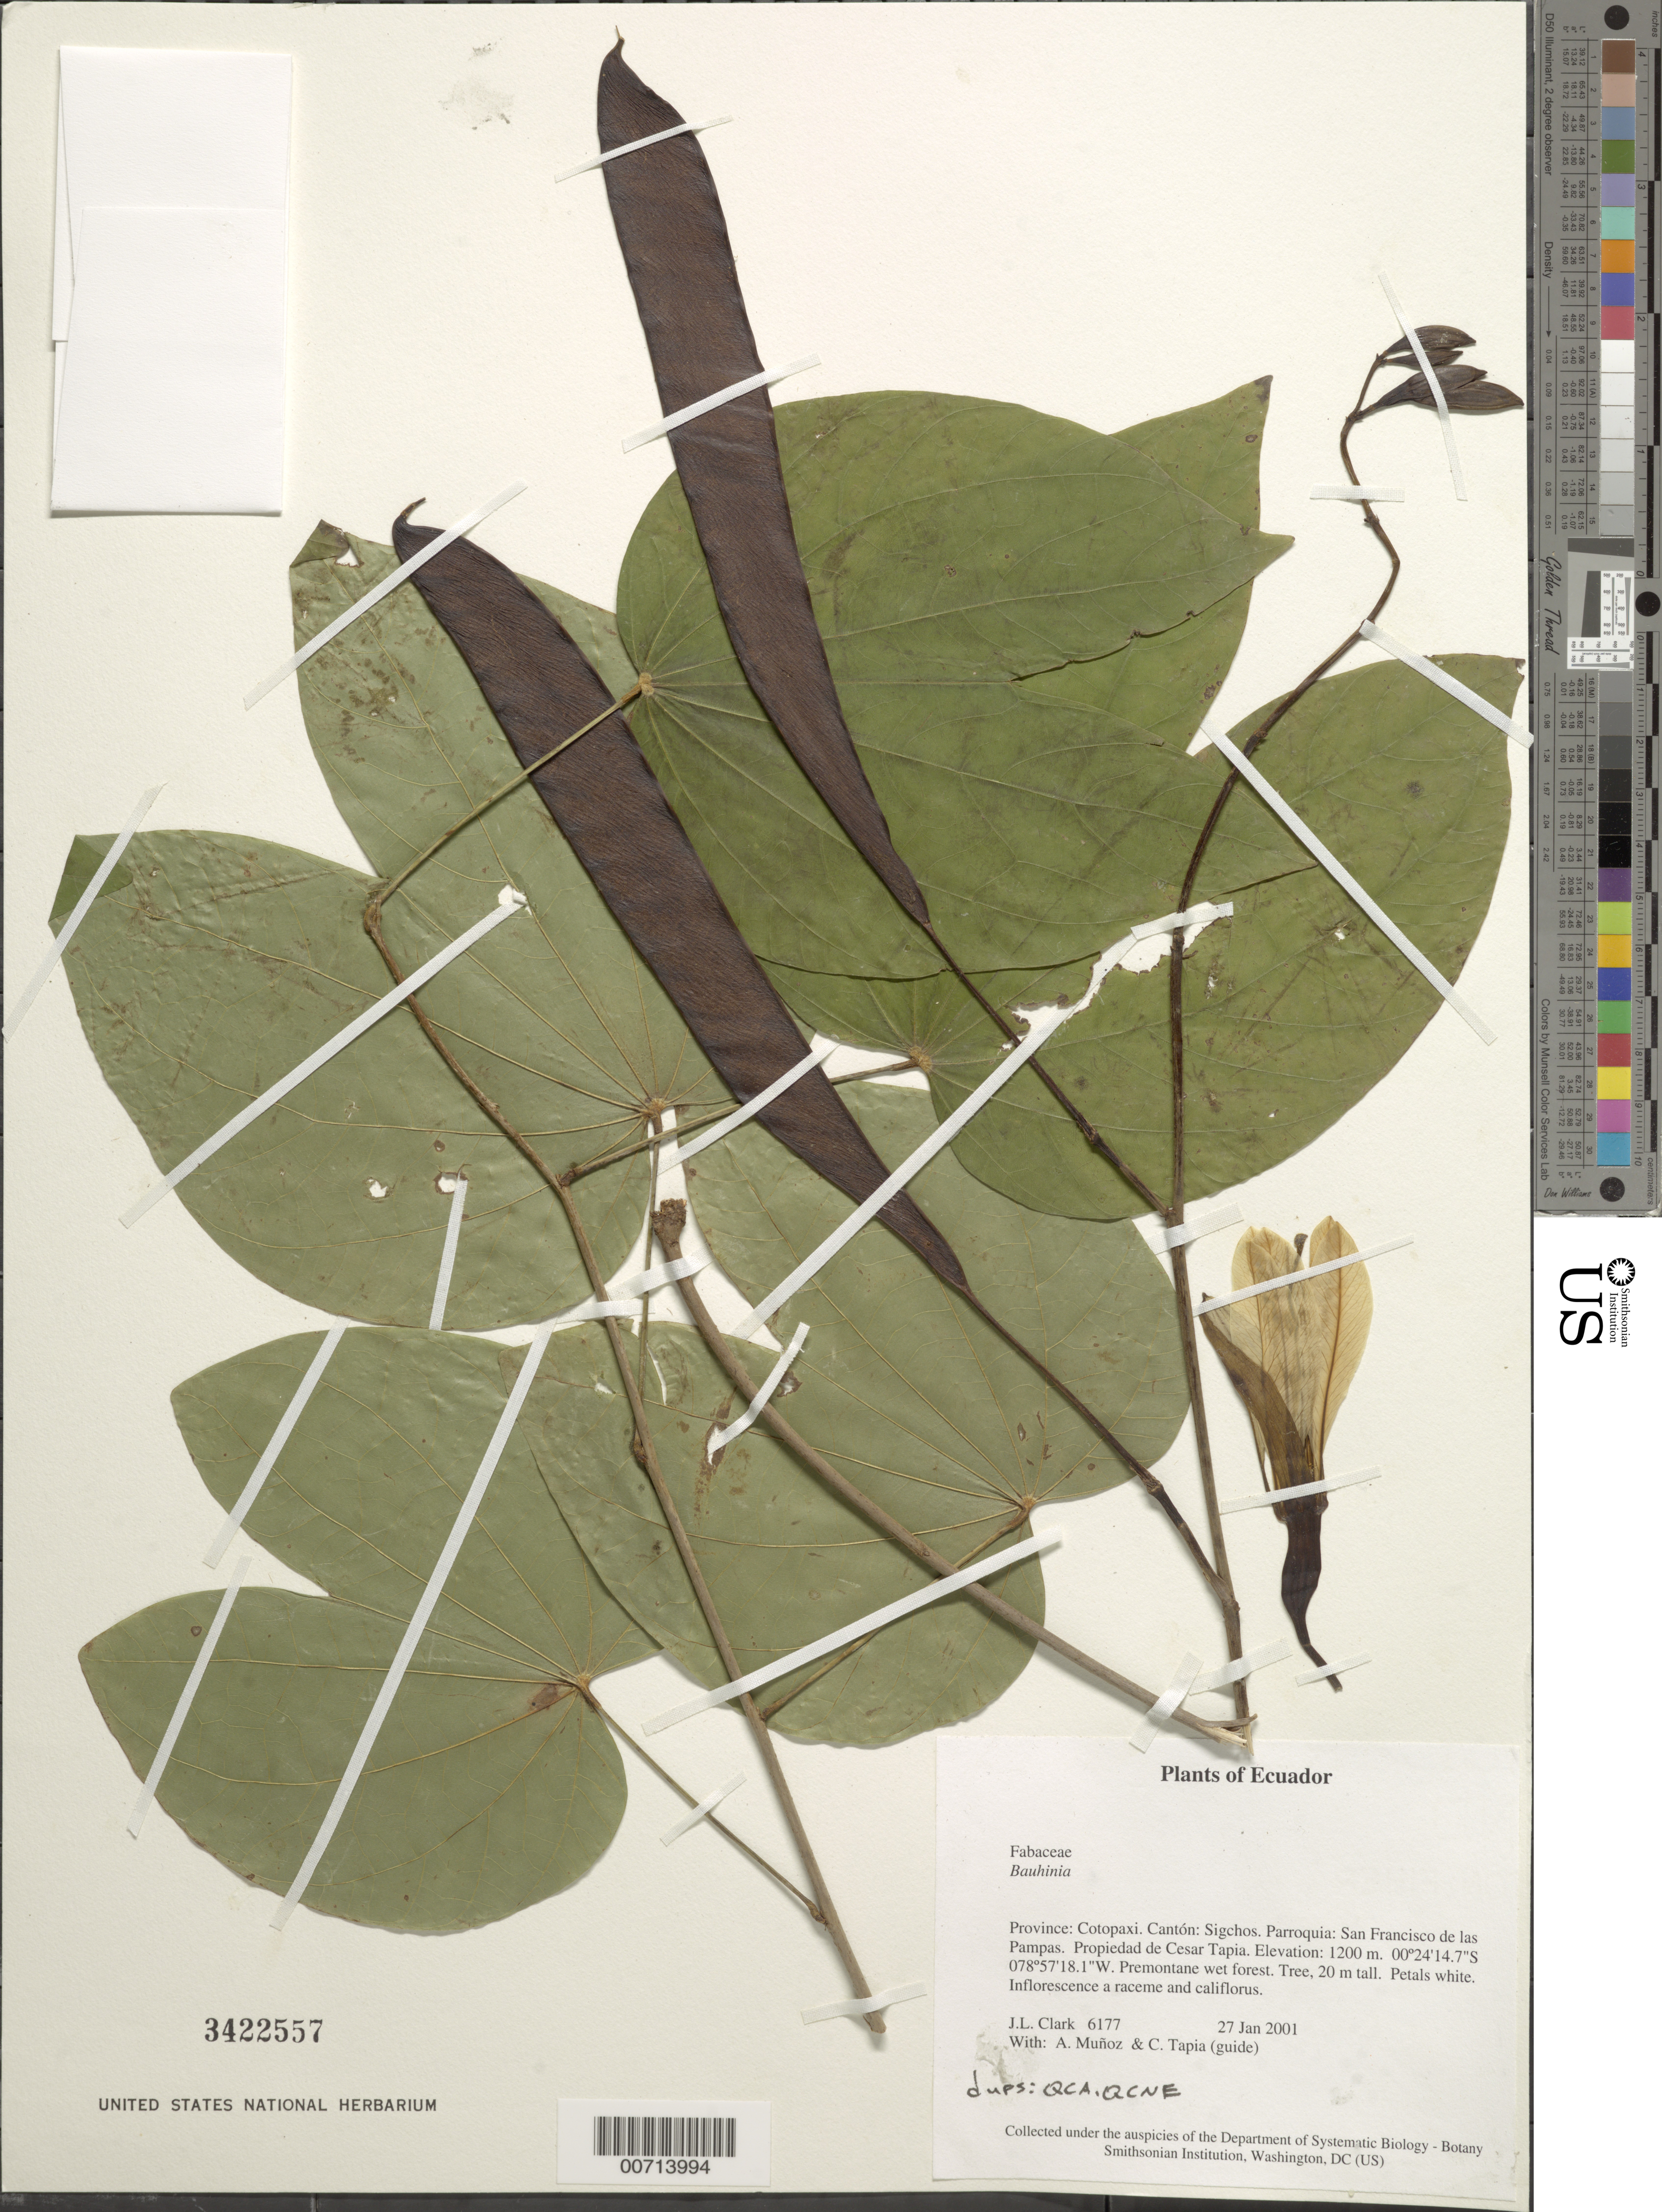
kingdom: Plantae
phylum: Tracheophyta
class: Magnoliopsida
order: Fabales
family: Fabaceae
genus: Bauhinia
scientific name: Bauhinia sp.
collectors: J. L. Clark, A. Muñoz & C. Tapia (guide)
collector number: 6177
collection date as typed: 27 Jan 2001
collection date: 2001-01-27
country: Ecuador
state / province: Cotopaxi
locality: Sigchos. Parroquia: San Francisco de las Pampas. Propiedad de Cesar Tapia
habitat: Premontane wet forest.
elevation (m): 1200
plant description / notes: QCA, QCNE, US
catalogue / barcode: US 3422557